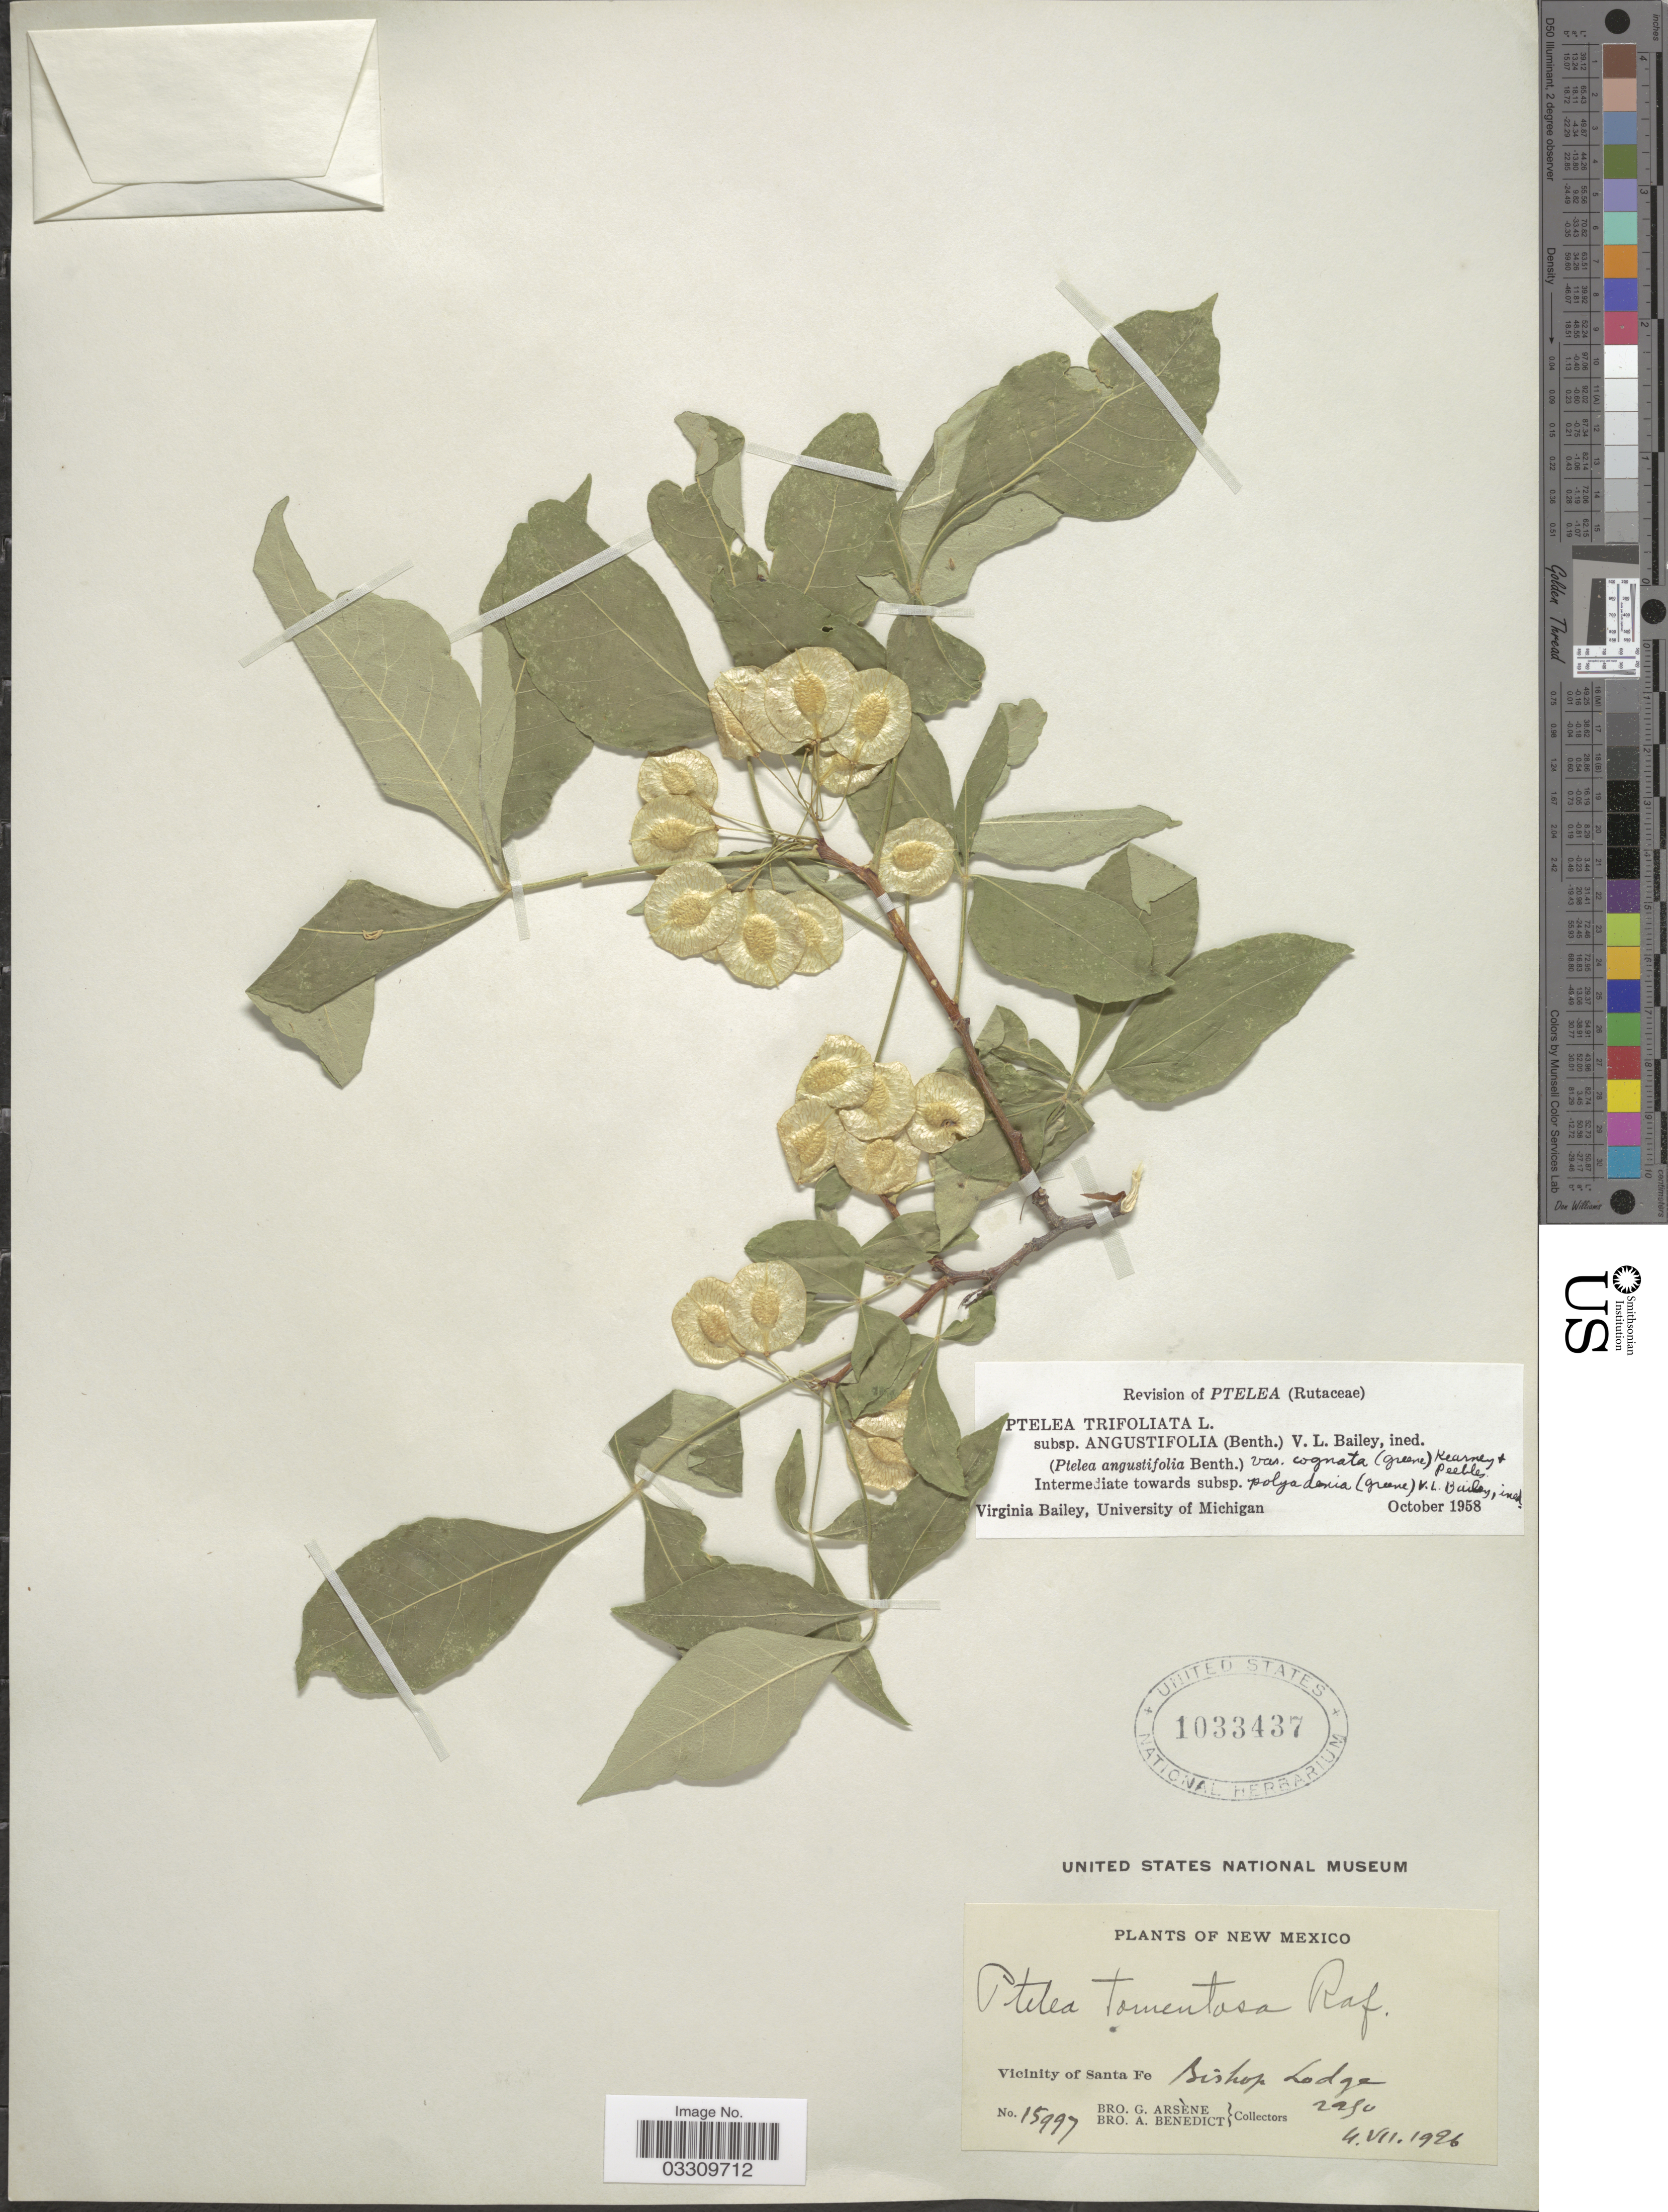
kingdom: Plantae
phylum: Tracheophyta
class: Magnoliopsida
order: Sapindales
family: Rutaceae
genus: Ptelea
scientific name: Ptelea trifoliata var. cognata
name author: (Greene) V. L. Bailey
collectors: Bro. G. Arsène & Bro. A. Benedict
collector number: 15997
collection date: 1926-07-04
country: United States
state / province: New Mexico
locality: Vicinity of Santa Fe, Bishop Lodge.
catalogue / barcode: US 1033437